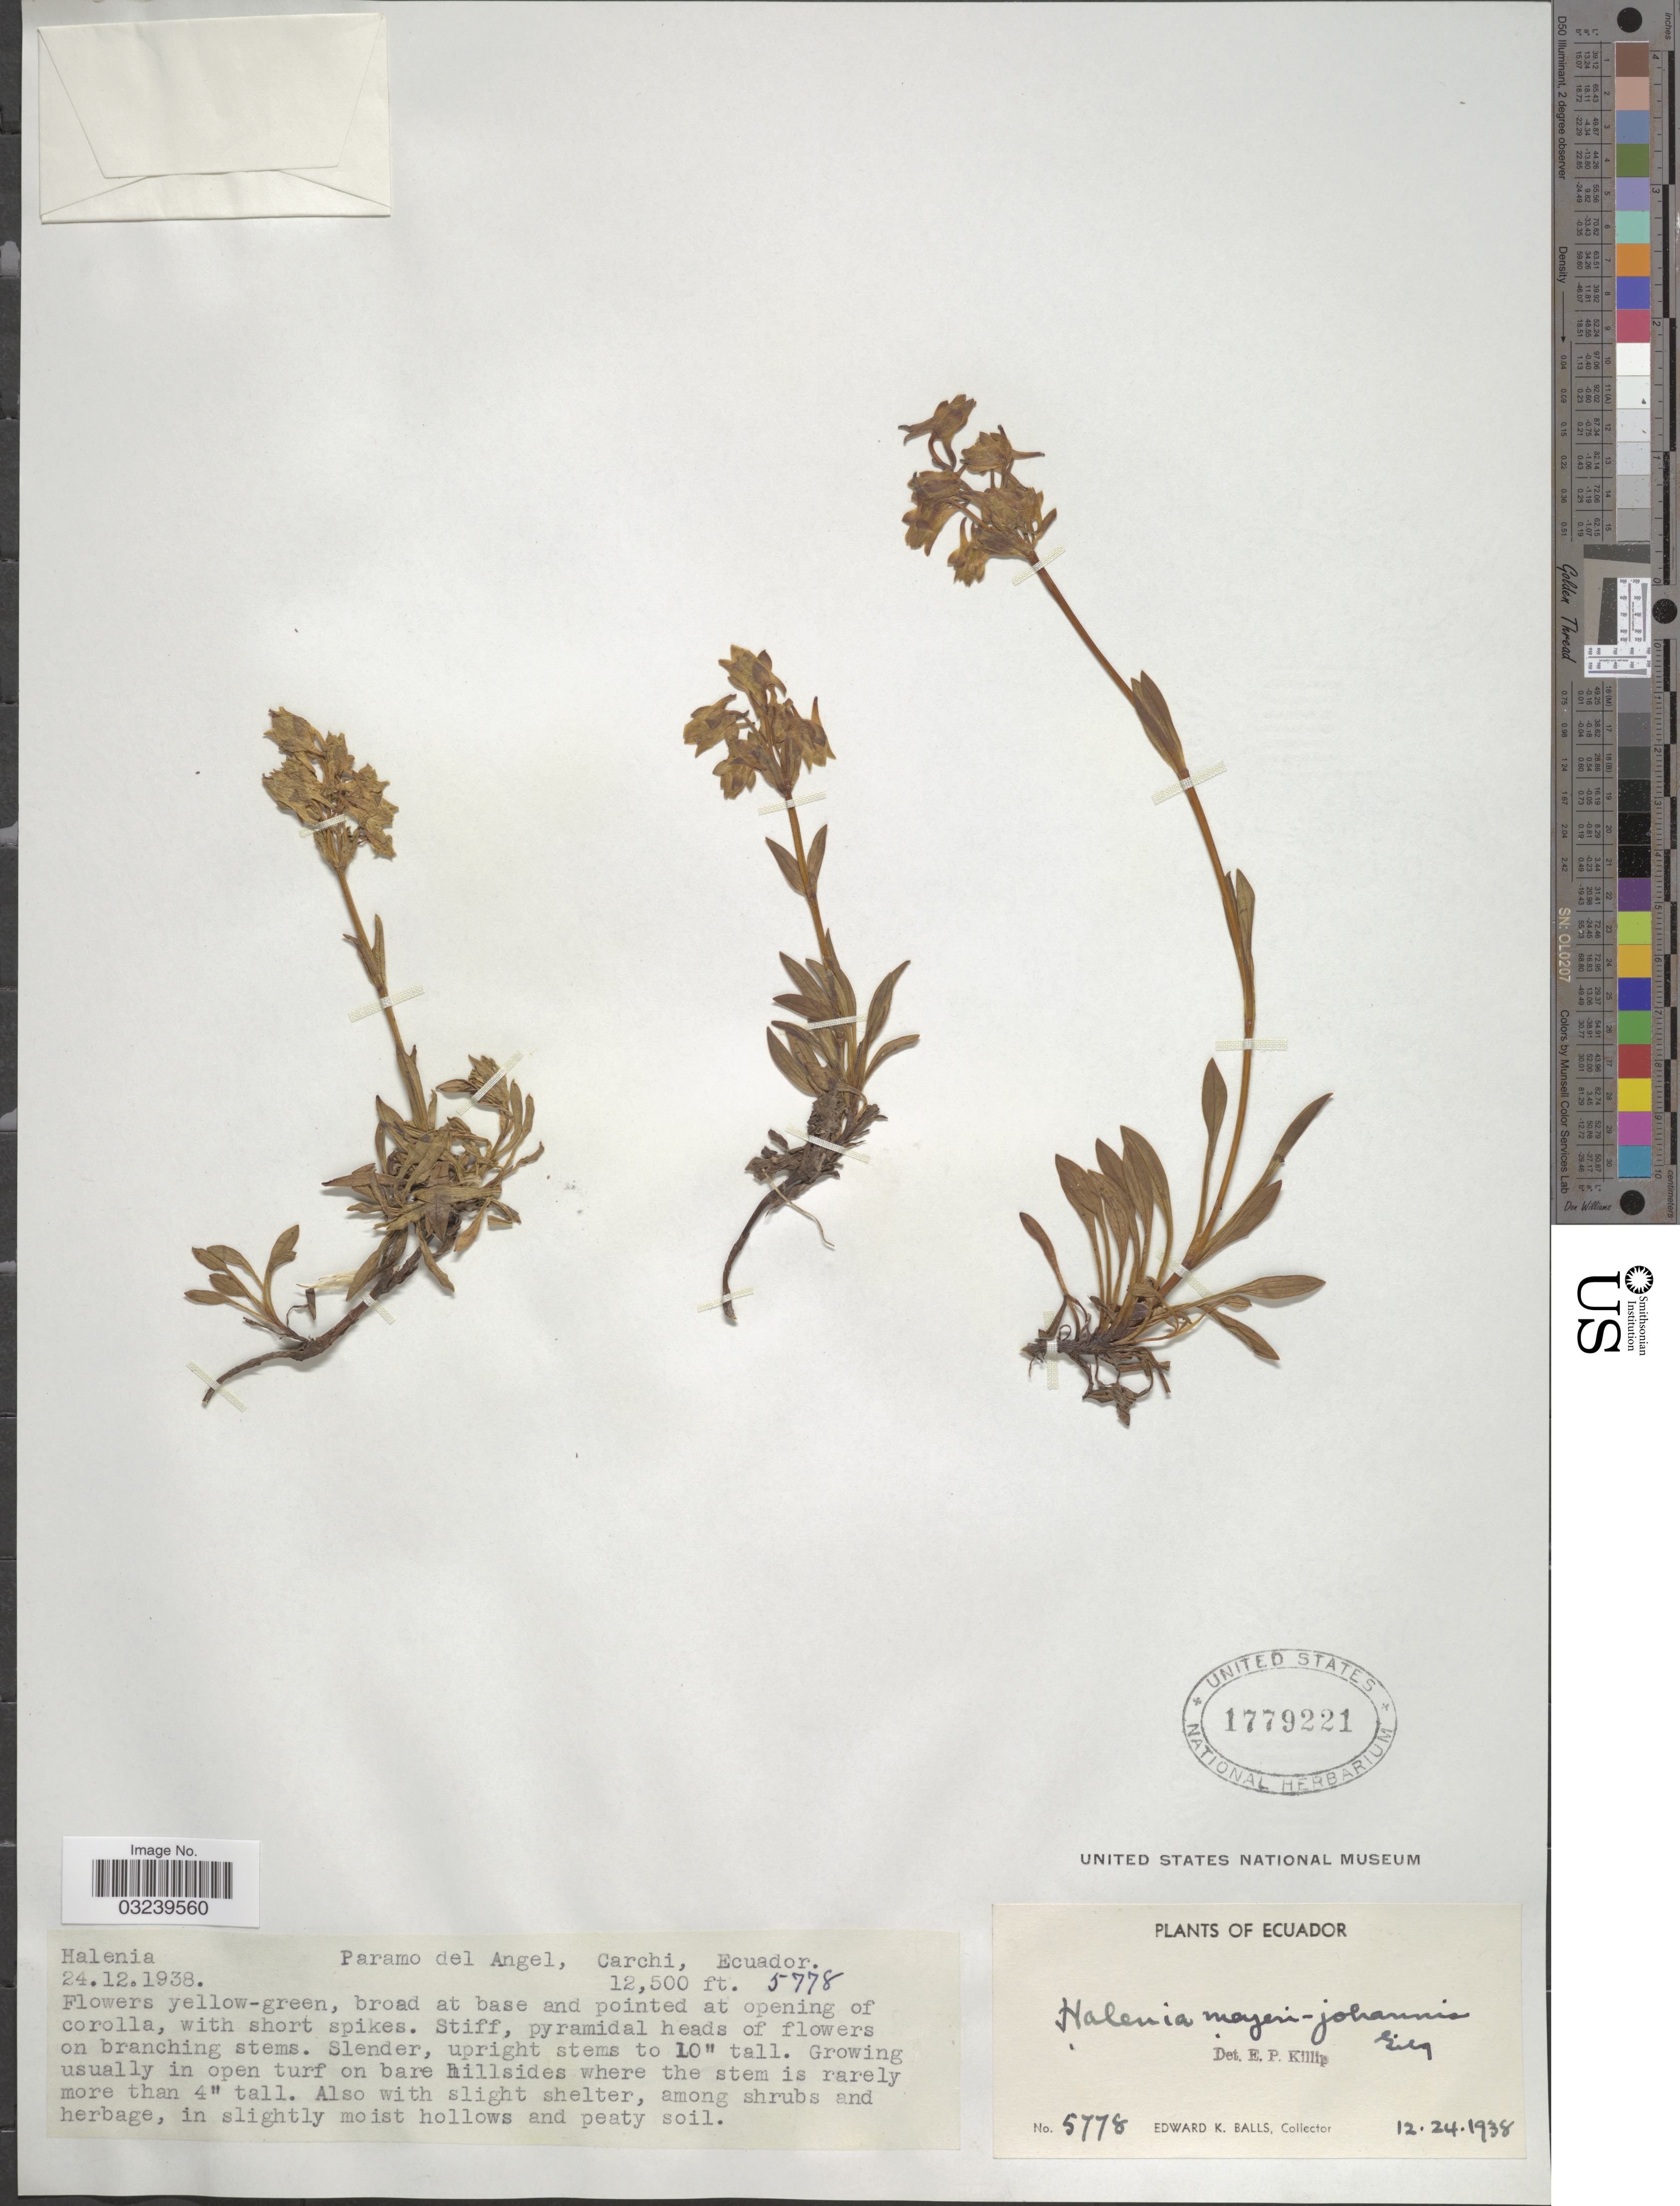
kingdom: Plantae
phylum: Tracheophyta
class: Magnoliopsida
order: Gentianales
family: Gentianaceae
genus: Halenia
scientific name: Halenia meyeri-johannis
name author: Gilg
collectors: E. K. Balls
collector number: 5778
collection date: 1938-12-24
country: Ecuador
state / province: Carchi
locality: Paramo del Angel, Carchi.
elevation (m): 3810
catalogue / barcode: US 1779221